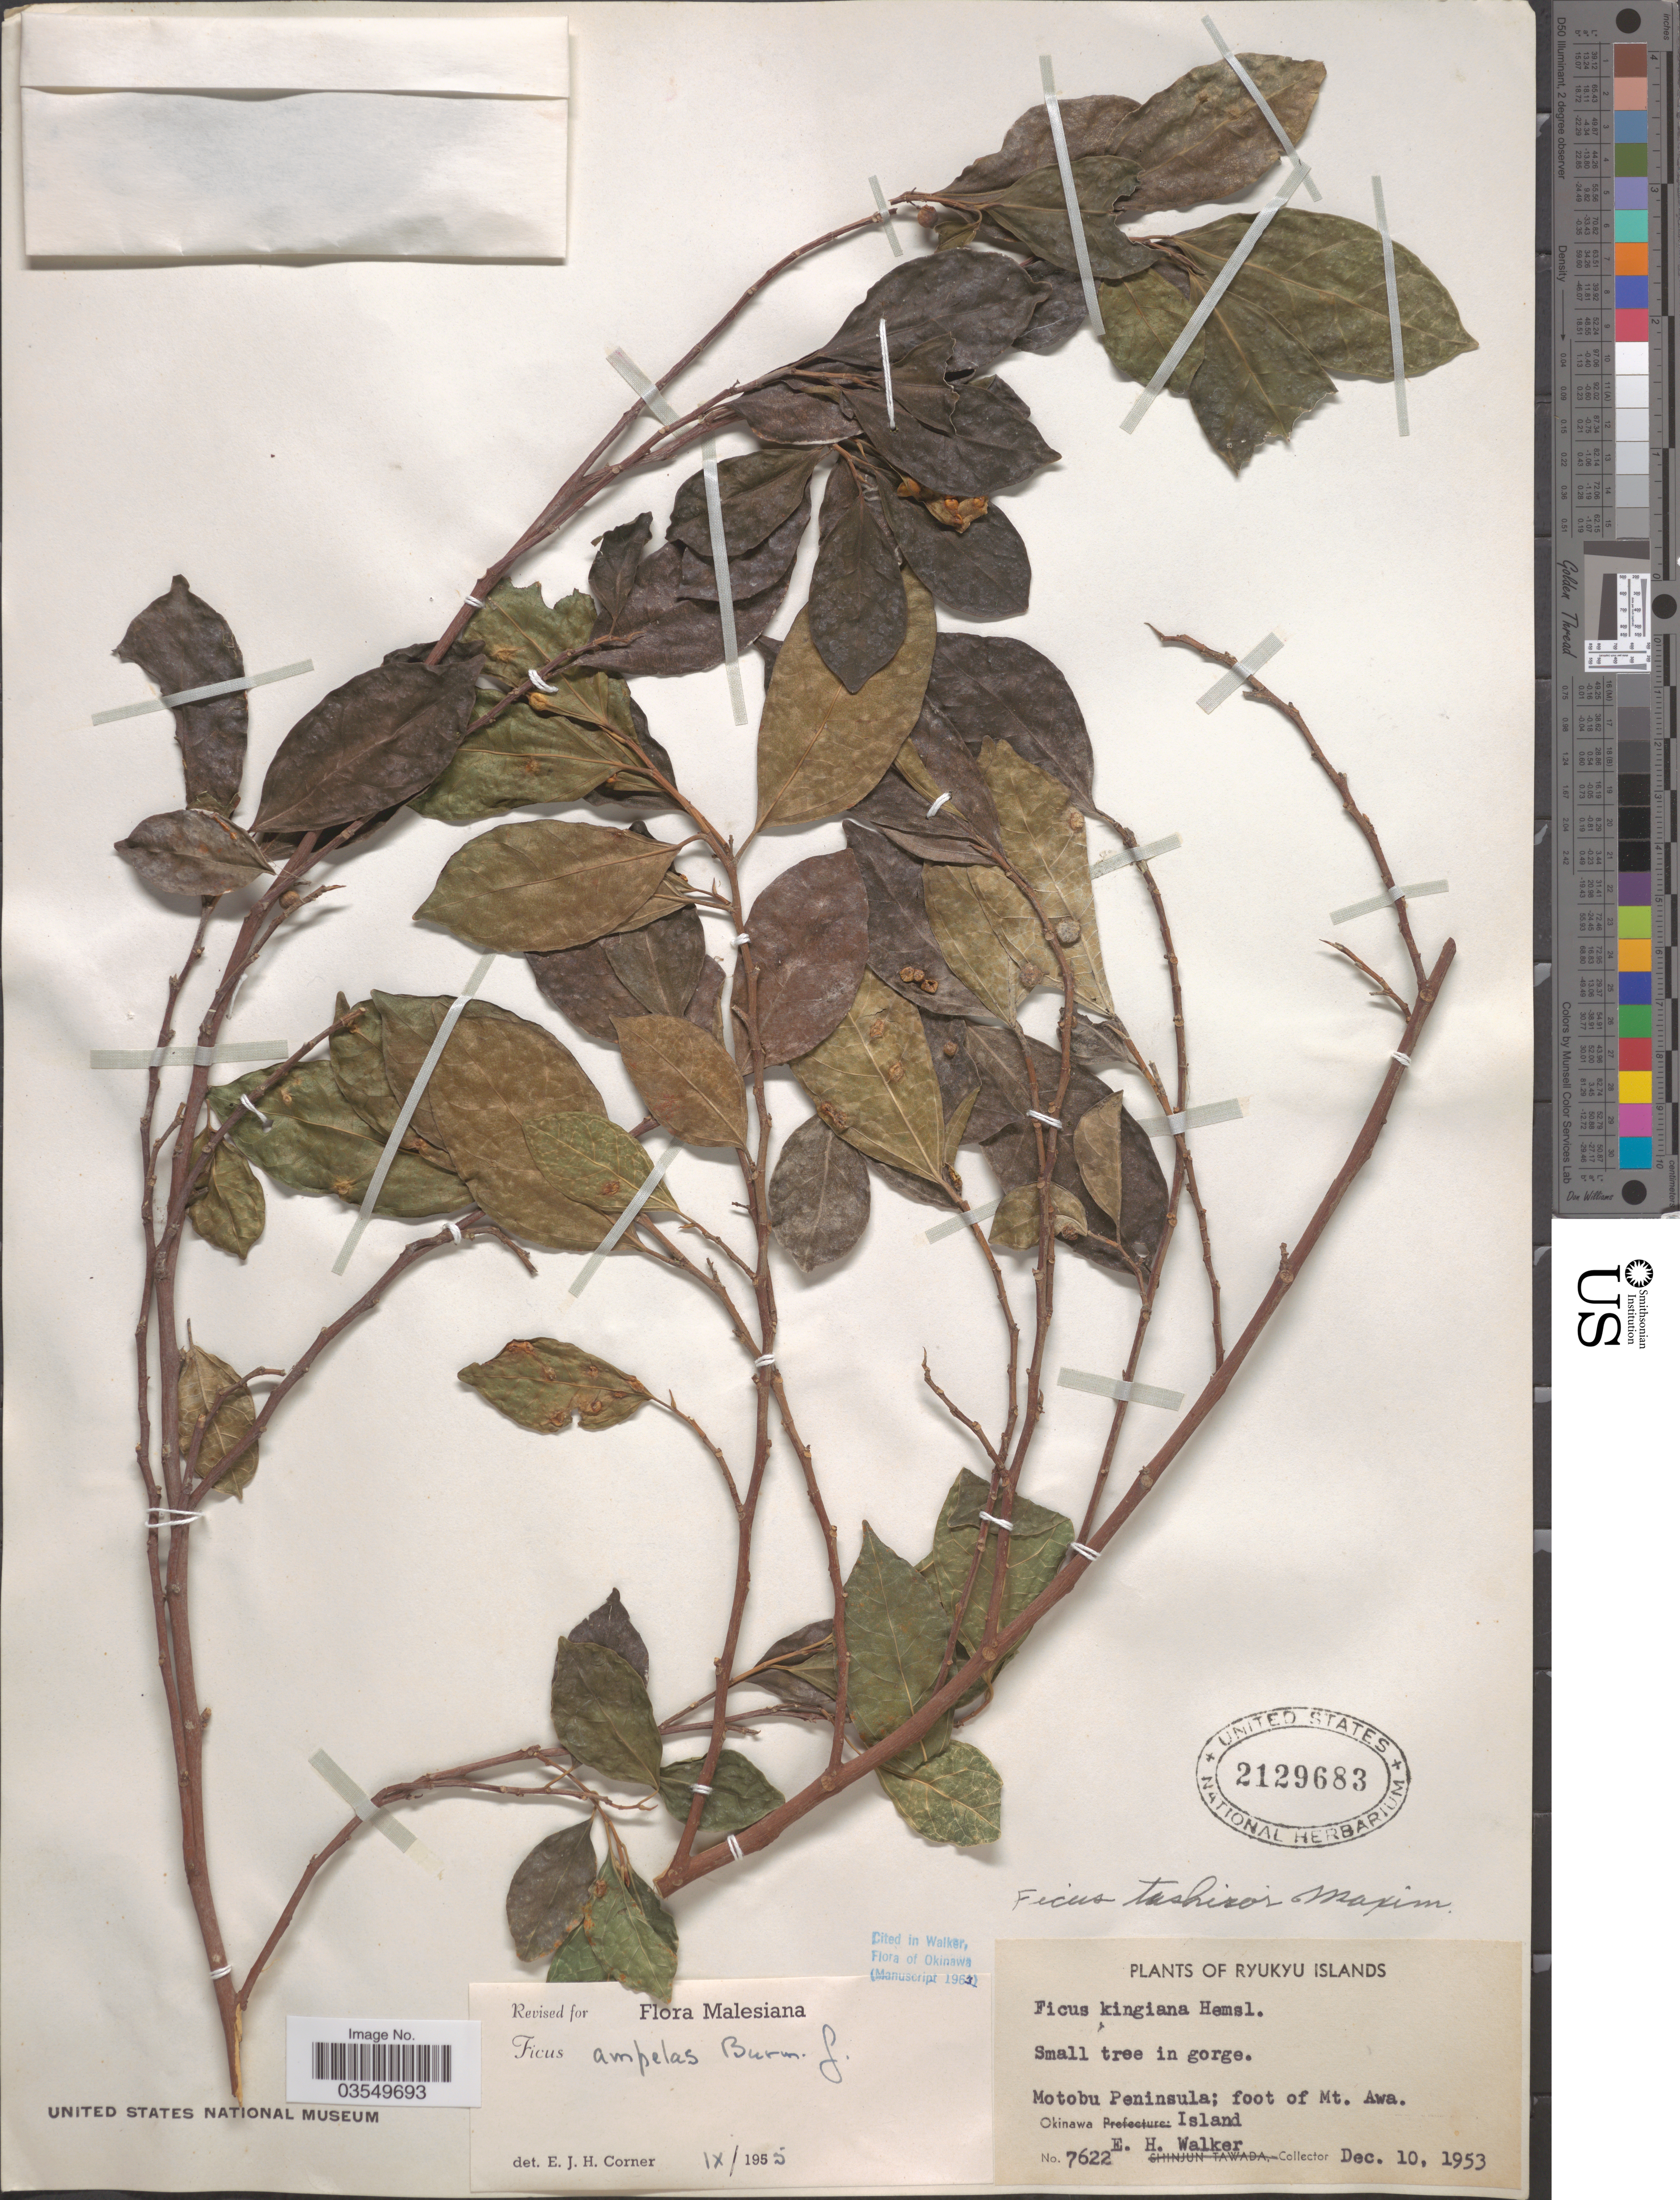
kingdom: Plantae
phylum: Tracheophyta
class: Magnoliopsida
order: Rosales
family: Moraceae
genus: Ficus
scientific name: Ficus ampelos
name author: Burm. f.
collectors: E. H. Walker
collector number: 7622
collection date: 1953-12-10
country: Japan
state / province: Okinawa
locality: Ryukyu Islands. Motobu Peninsula; foot of Mt. Awa. Okinawa Island.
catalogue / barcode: US 2129683